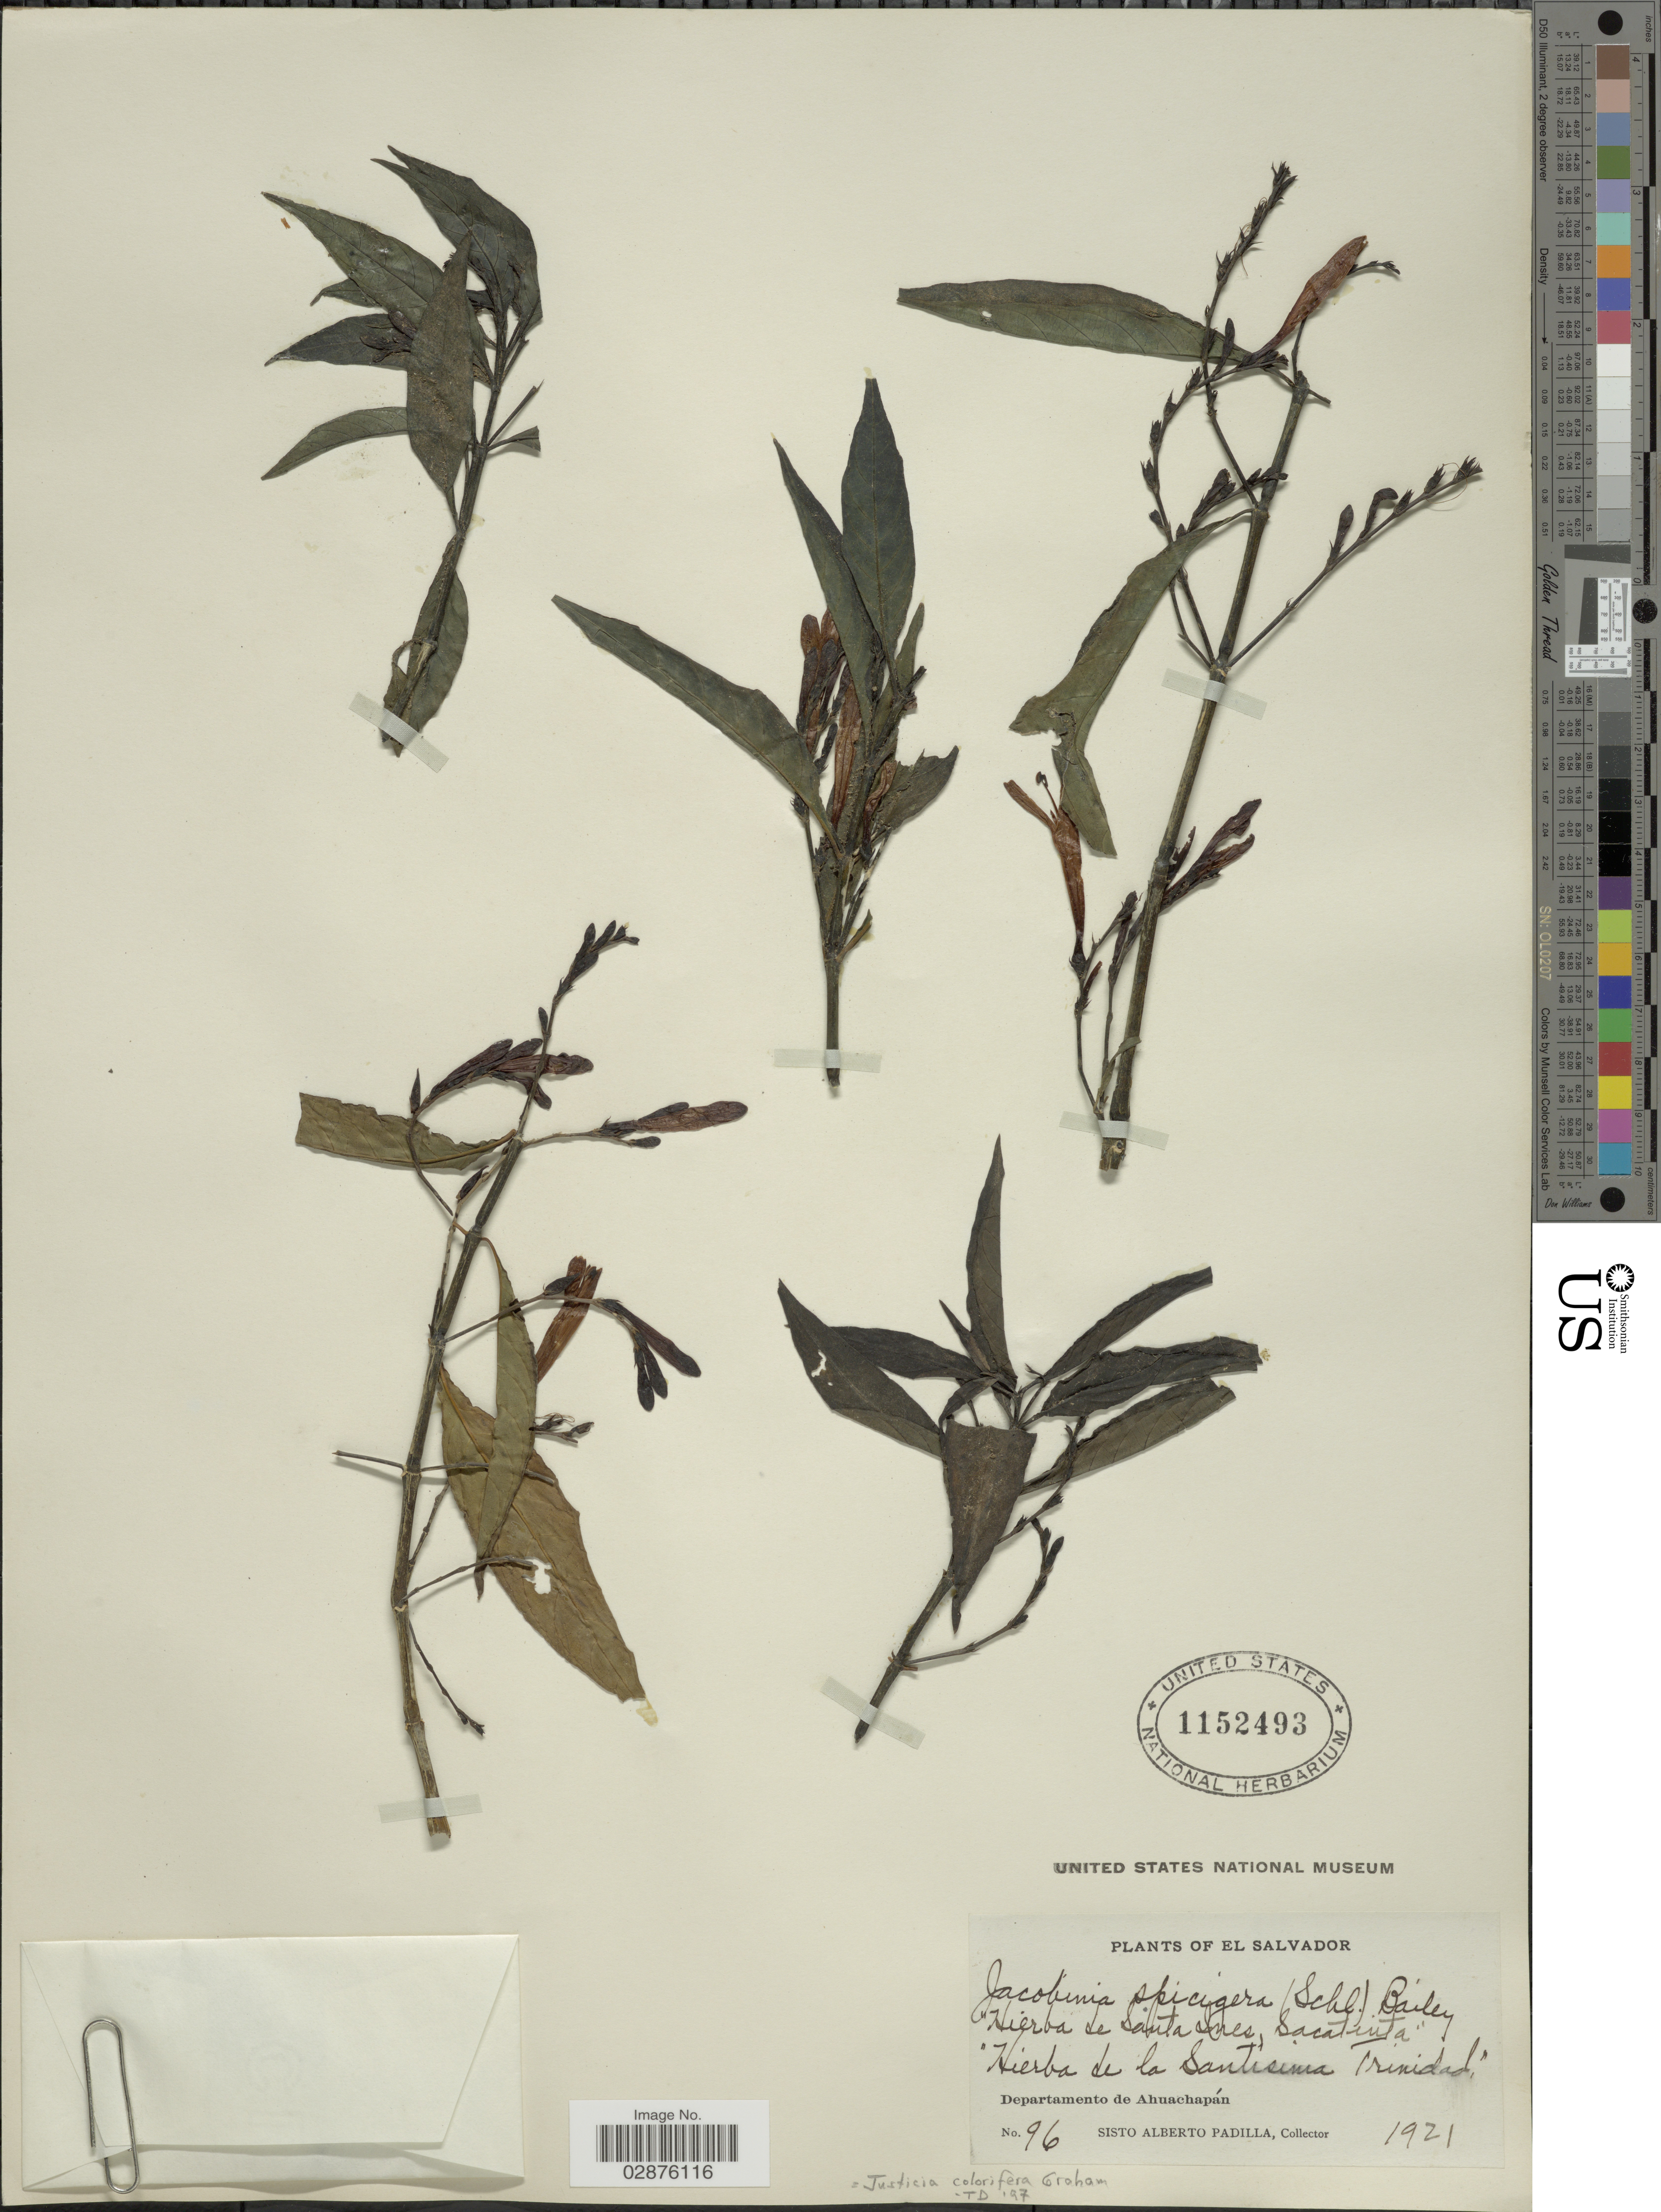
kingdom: Plantae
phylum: Tracheophyta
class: Magnoliopsida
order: Lamiales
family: Acanthaceae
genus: Justicia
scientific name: Justicia colorifera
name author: V.A.W. Graham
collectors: S. A. Padilla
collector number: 96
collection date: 1921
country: El Salvador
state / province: Ahuachapan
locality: Hierba de la Santisima Trinidad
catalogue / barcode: US 1552493